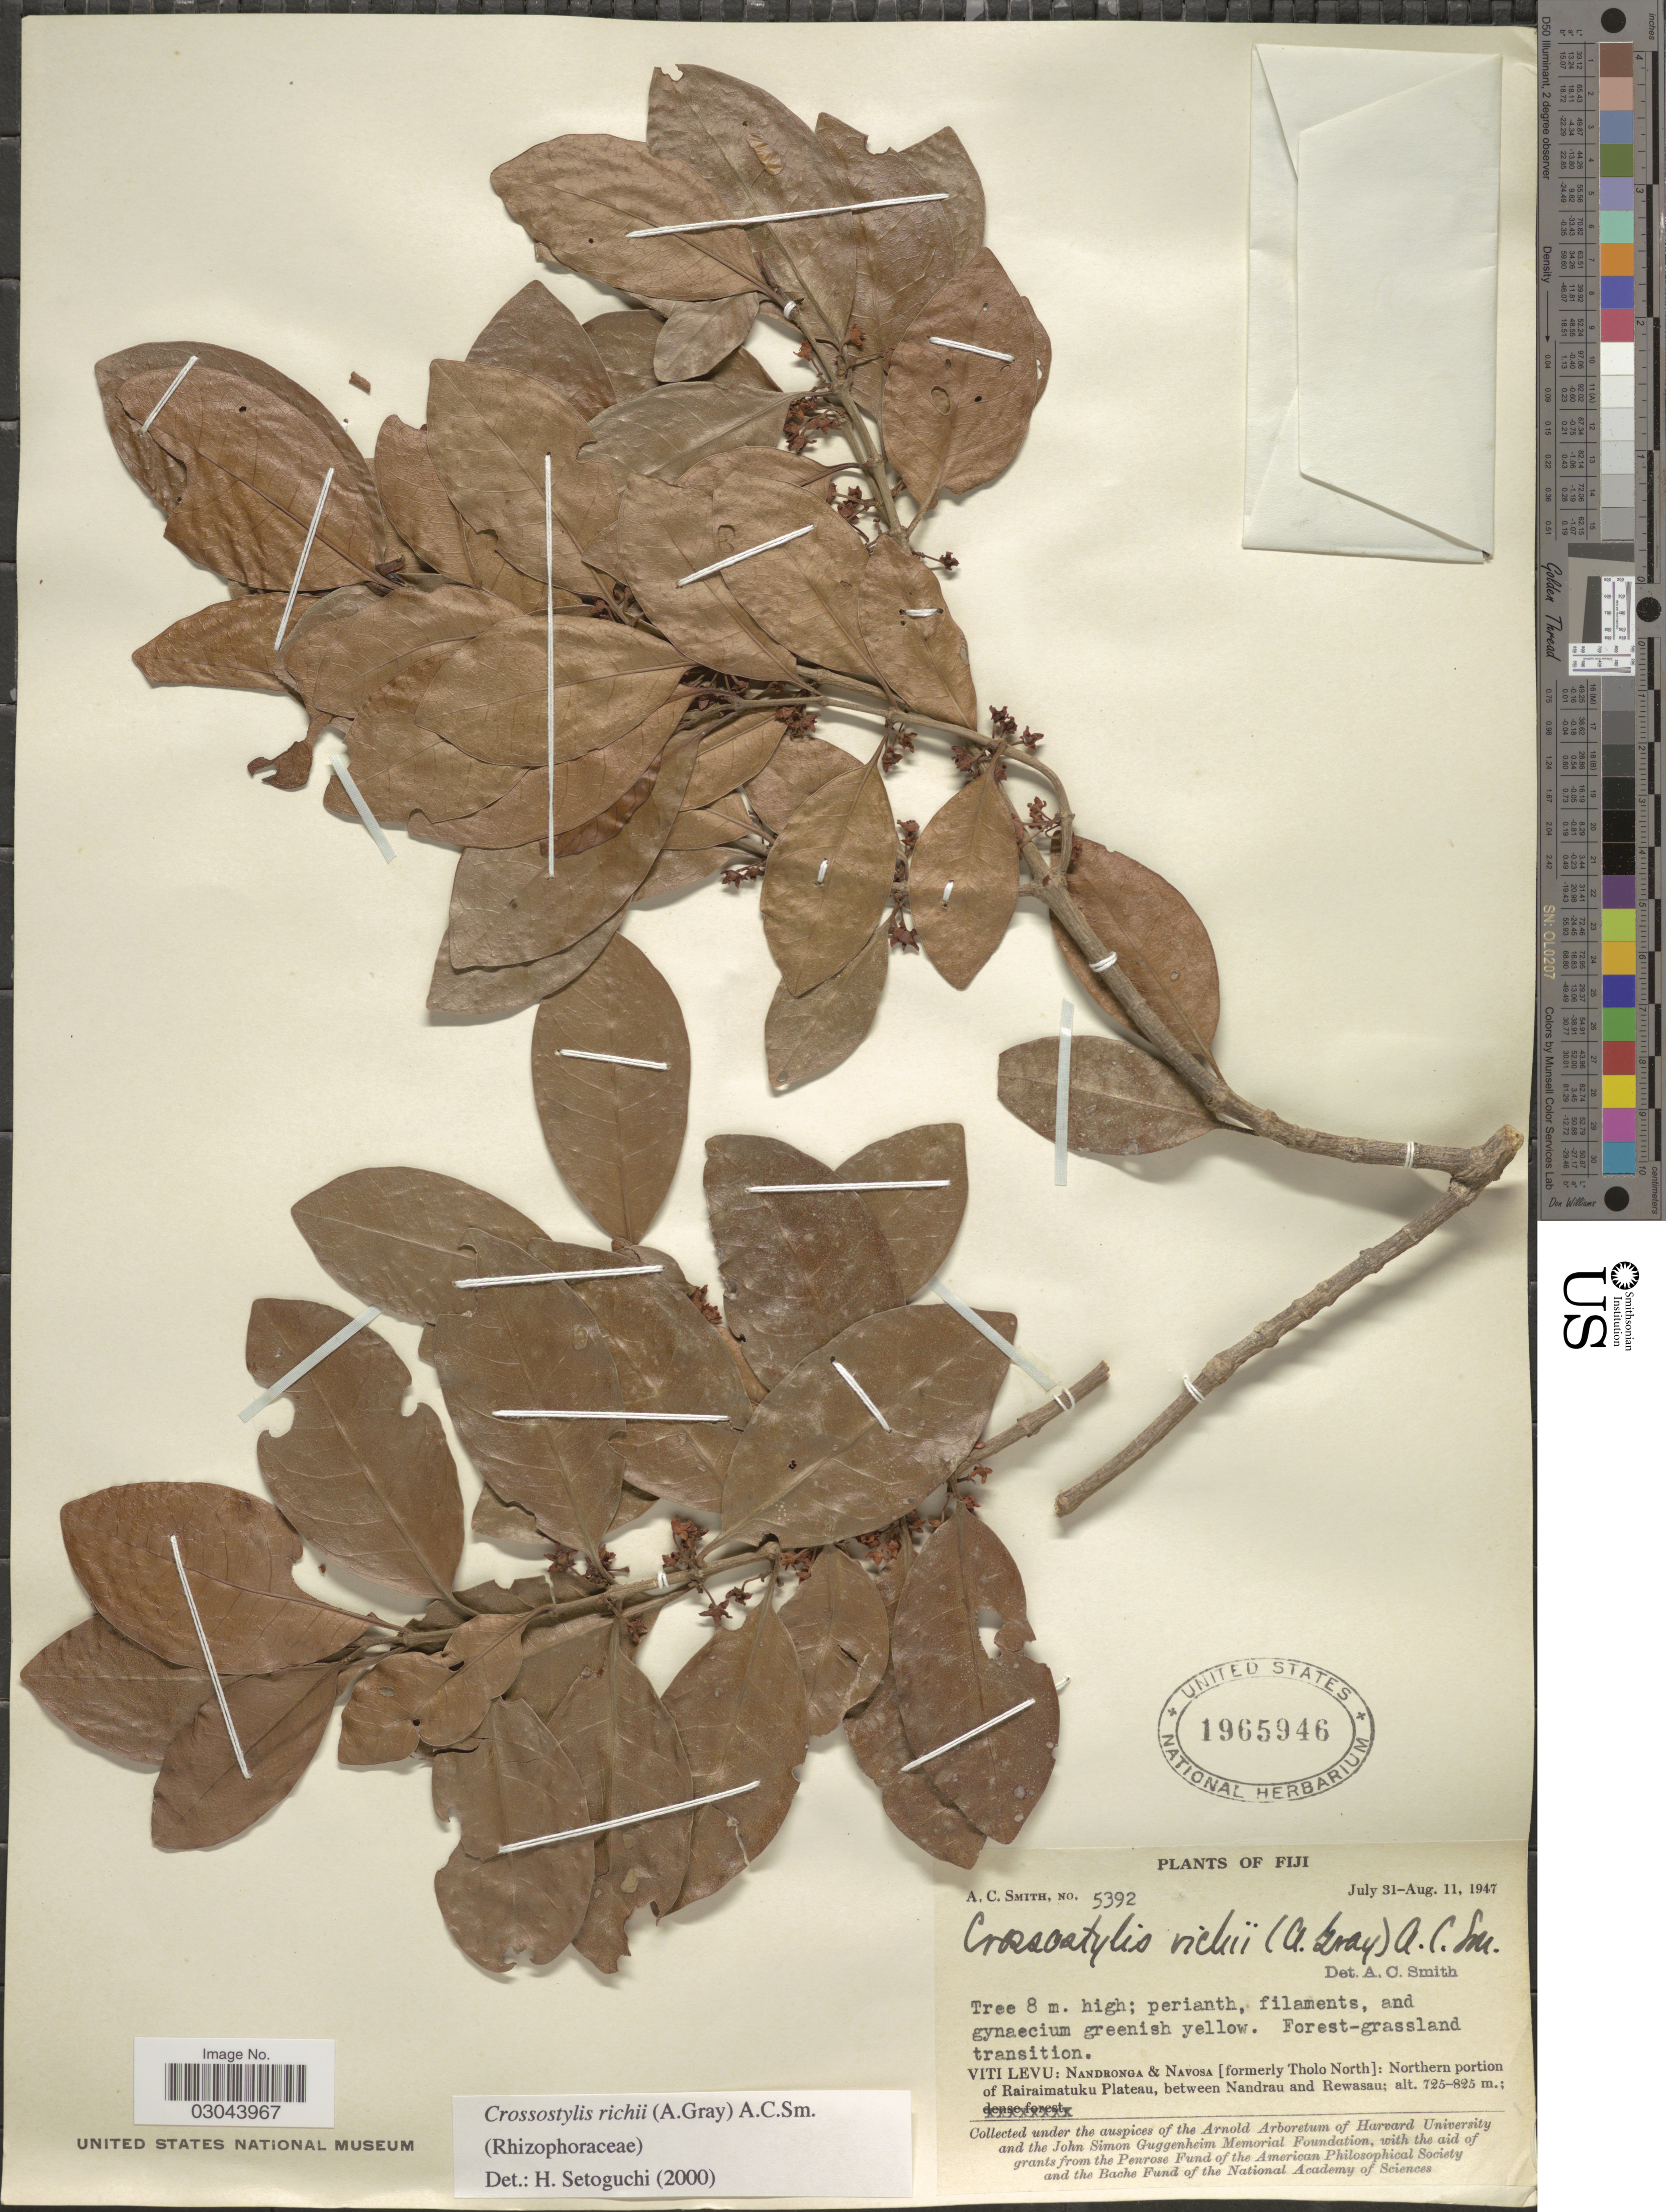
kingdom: Plantae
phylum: Tracheophyta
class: Magnoliopsida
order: Malpighiales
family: Rhizophoraceae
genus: Crossostylis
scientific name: Crossostylis richii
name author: (A. Gray) A.C. Sm.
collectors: A. C. Smith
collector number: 5392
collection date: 1947-07-31/1947-08-11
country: Fiji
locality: Viti Levu: Nandronga & Navosa [formerly Tholo North]: Northern portion of Rairaimatuku Plateau, between Nandrau and Rewasau.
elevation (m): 725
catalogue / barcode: US 1965946